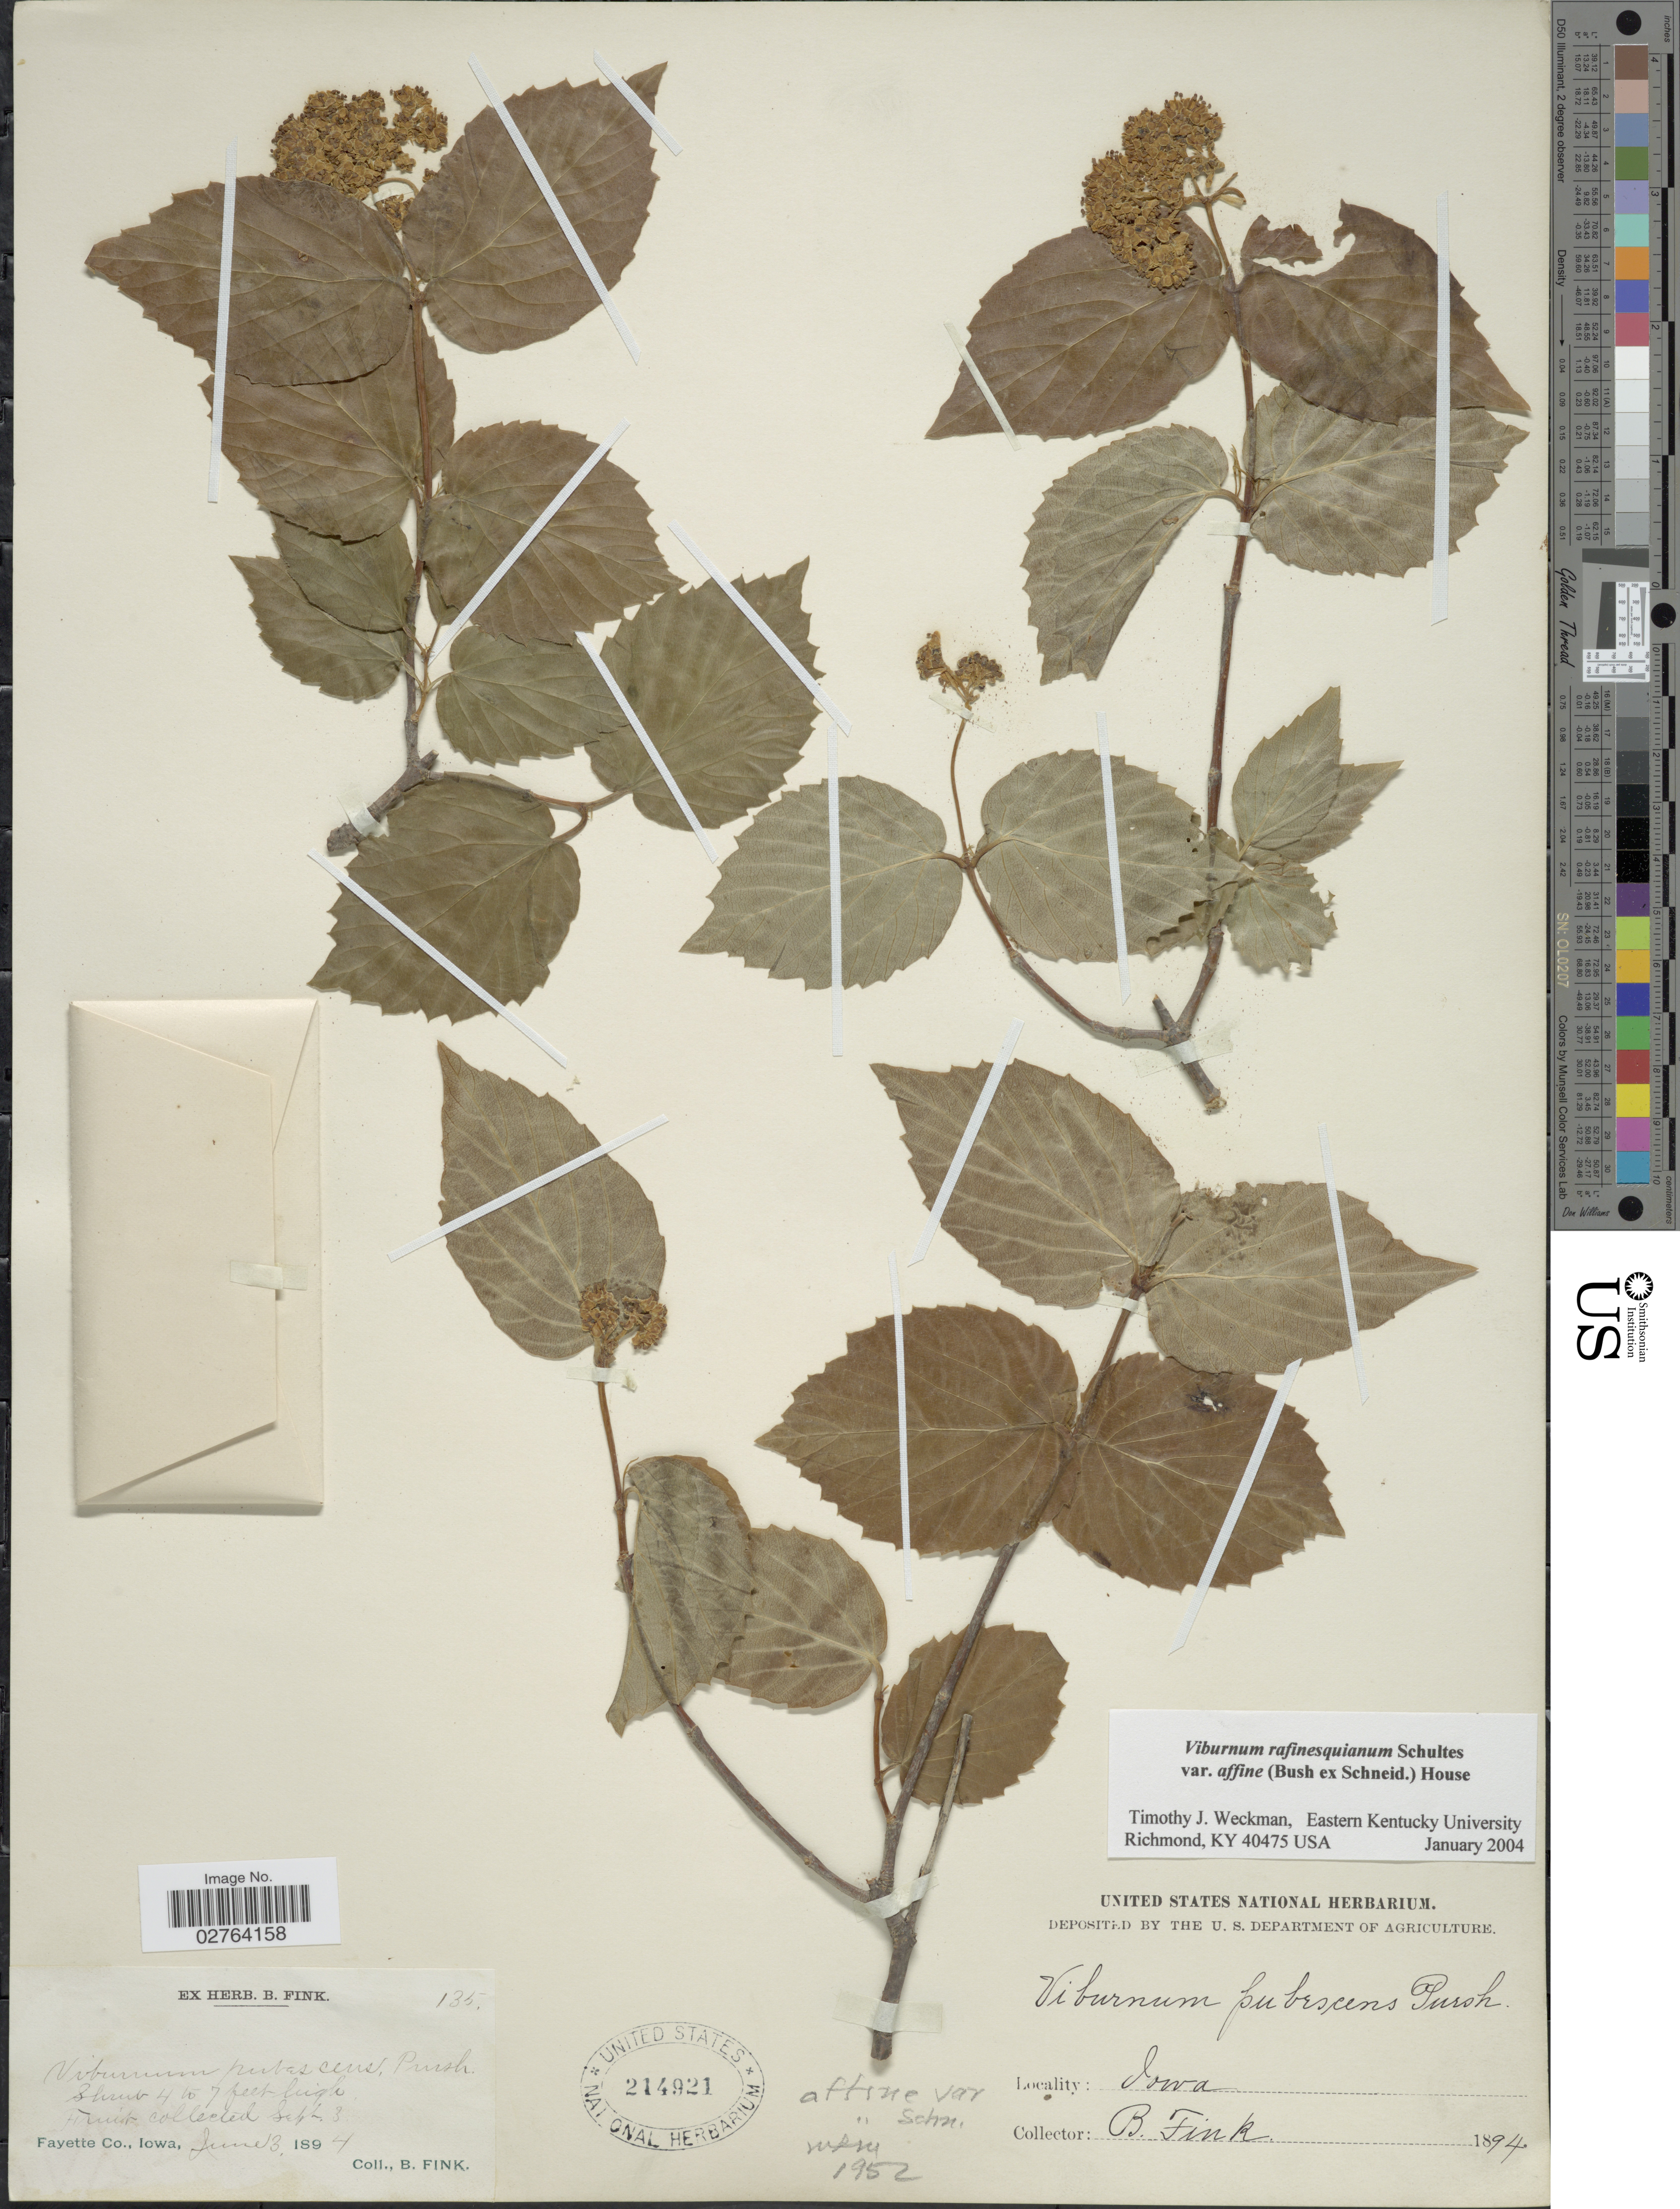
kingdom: Plantae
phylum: Tracheophyta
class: Magnoliopsida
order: Dipsacales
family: Viburnaceae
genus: Viburnum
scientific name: Viburnum rafinesqueanum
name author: Schult.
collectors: B. Fink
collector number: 135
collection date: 1894-06-03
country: United States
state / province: Iowa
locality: Fayette Co.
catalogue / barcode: US 214921